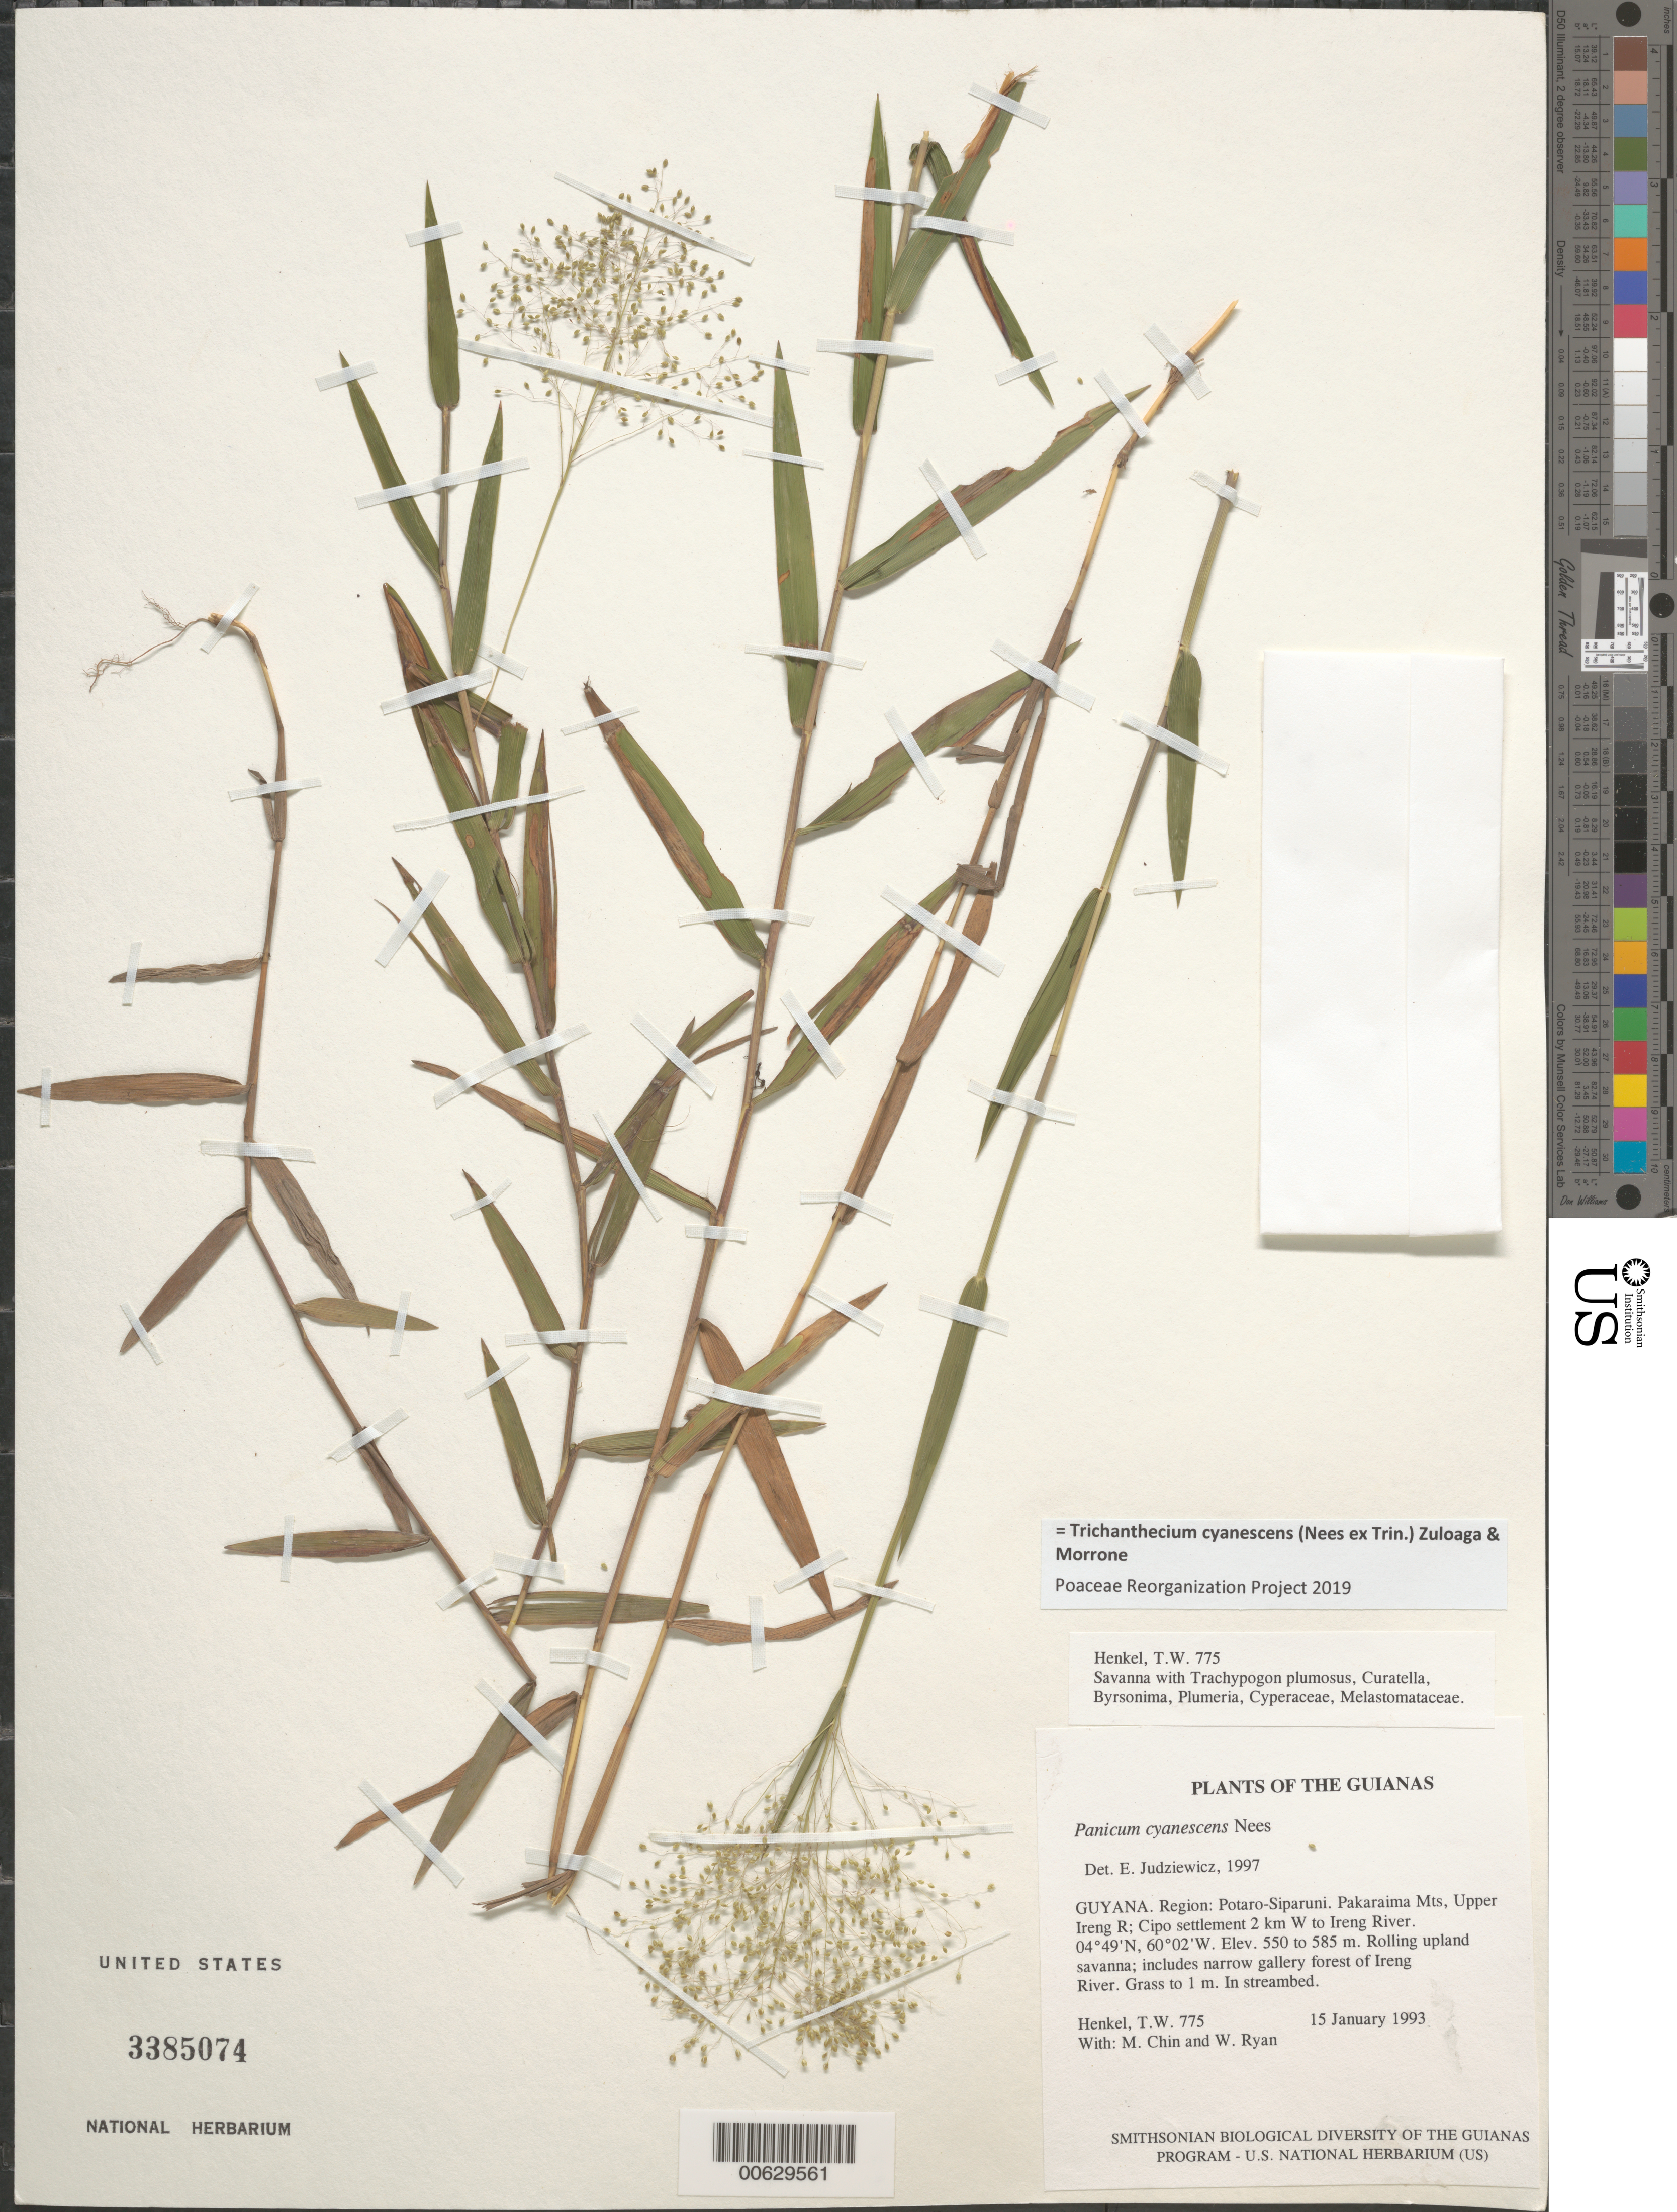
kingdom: Plantae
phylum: Tracheophyta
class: Liliopsida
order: Poales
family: Poaceae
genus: Trichanthecium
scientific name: Trichanthecium cyanescens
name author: (Nees ex Trin.) Zuloaga & Morrone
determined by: Poaceae Reorganization Project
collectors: T. Henkel, M. Chin & W. Ryan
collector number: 775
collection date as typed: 15 January 1993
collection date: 1993-01-15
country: Guyana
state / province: Potaro-Siparuni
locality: Pakaraima Mts, Upper Ireng R; Cipo settlement 2 km W to Ireng River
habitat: Rolling upland savanna; includes narrow gallery forest of Ireng River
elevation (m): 550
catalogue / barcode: US 3385074